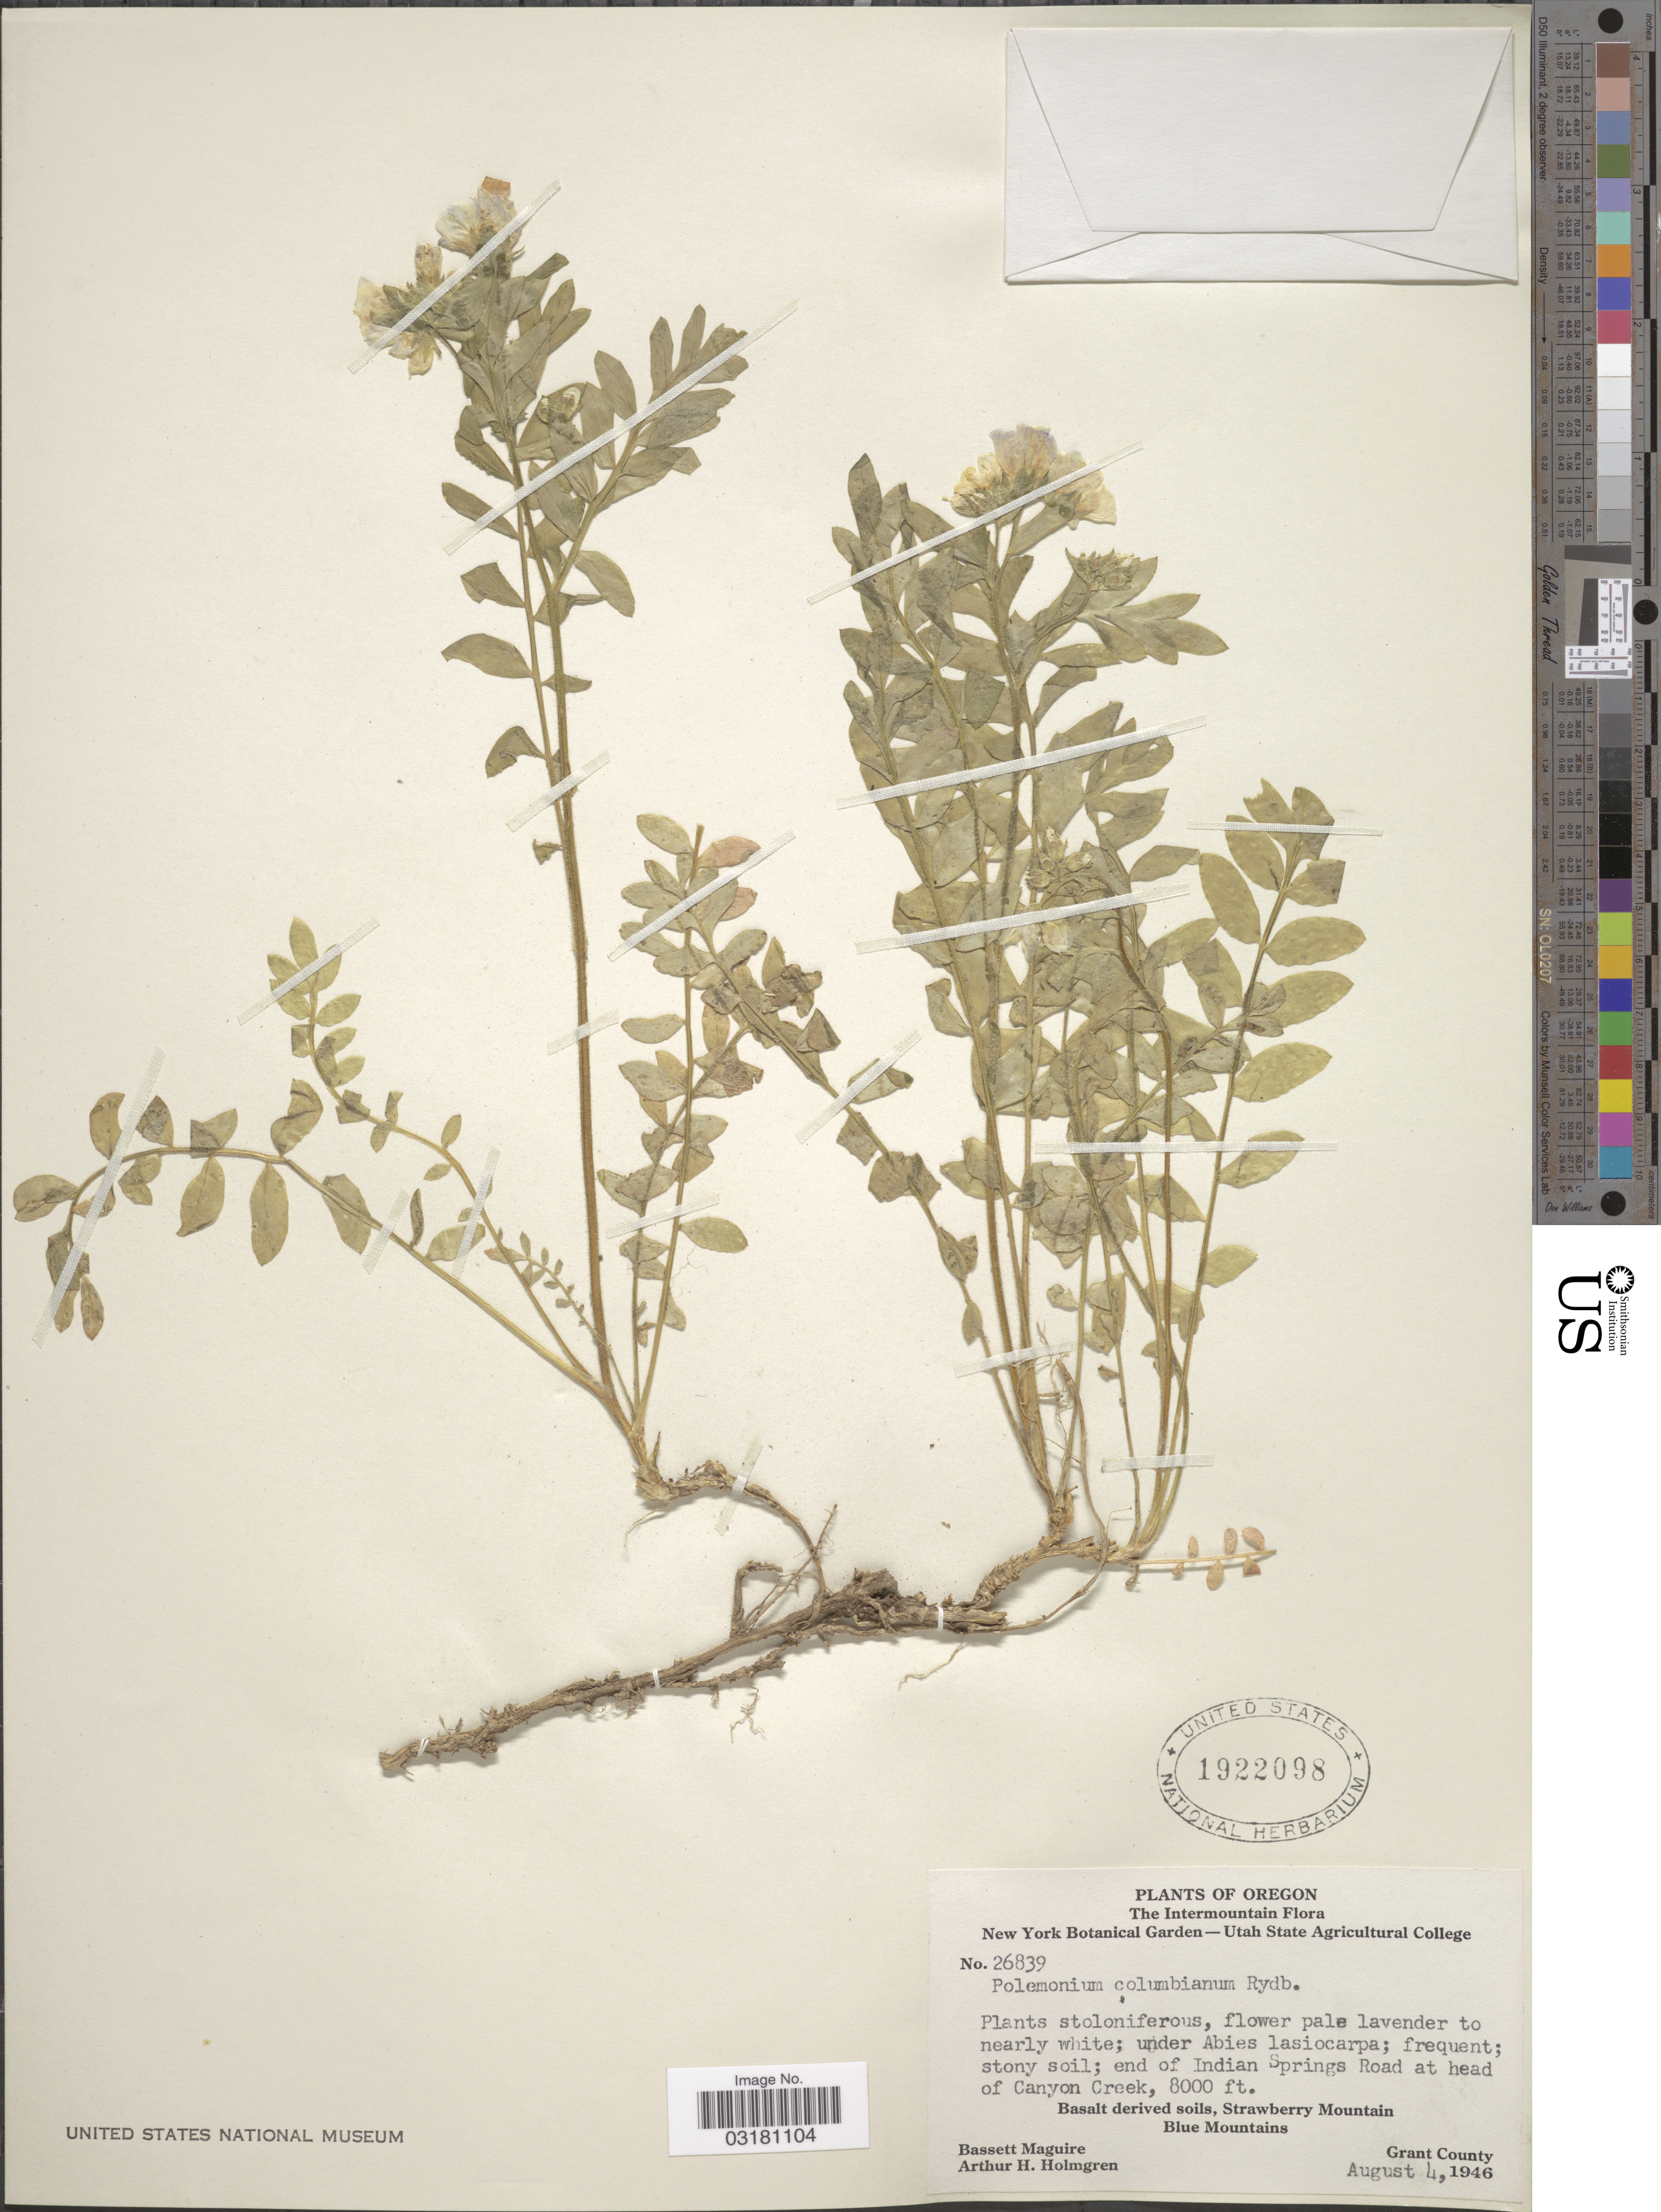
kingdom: Plantae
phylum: Tracheophyta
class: Magnoliopsida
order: Ericales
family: Polemoniaceae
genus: Polemonium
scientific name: Polemonium californicum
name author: Eastw.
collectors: B. Maguire & A. H. Holmgren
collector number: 26839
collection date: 1946-08-04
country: United States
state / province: Oregon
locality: The Intermountain. End of Indian Springs Road at head of Canyon Creek. Strawberry Mountain. Blue Mountains. Grant County.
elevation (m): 2438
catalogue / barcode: US 1922098